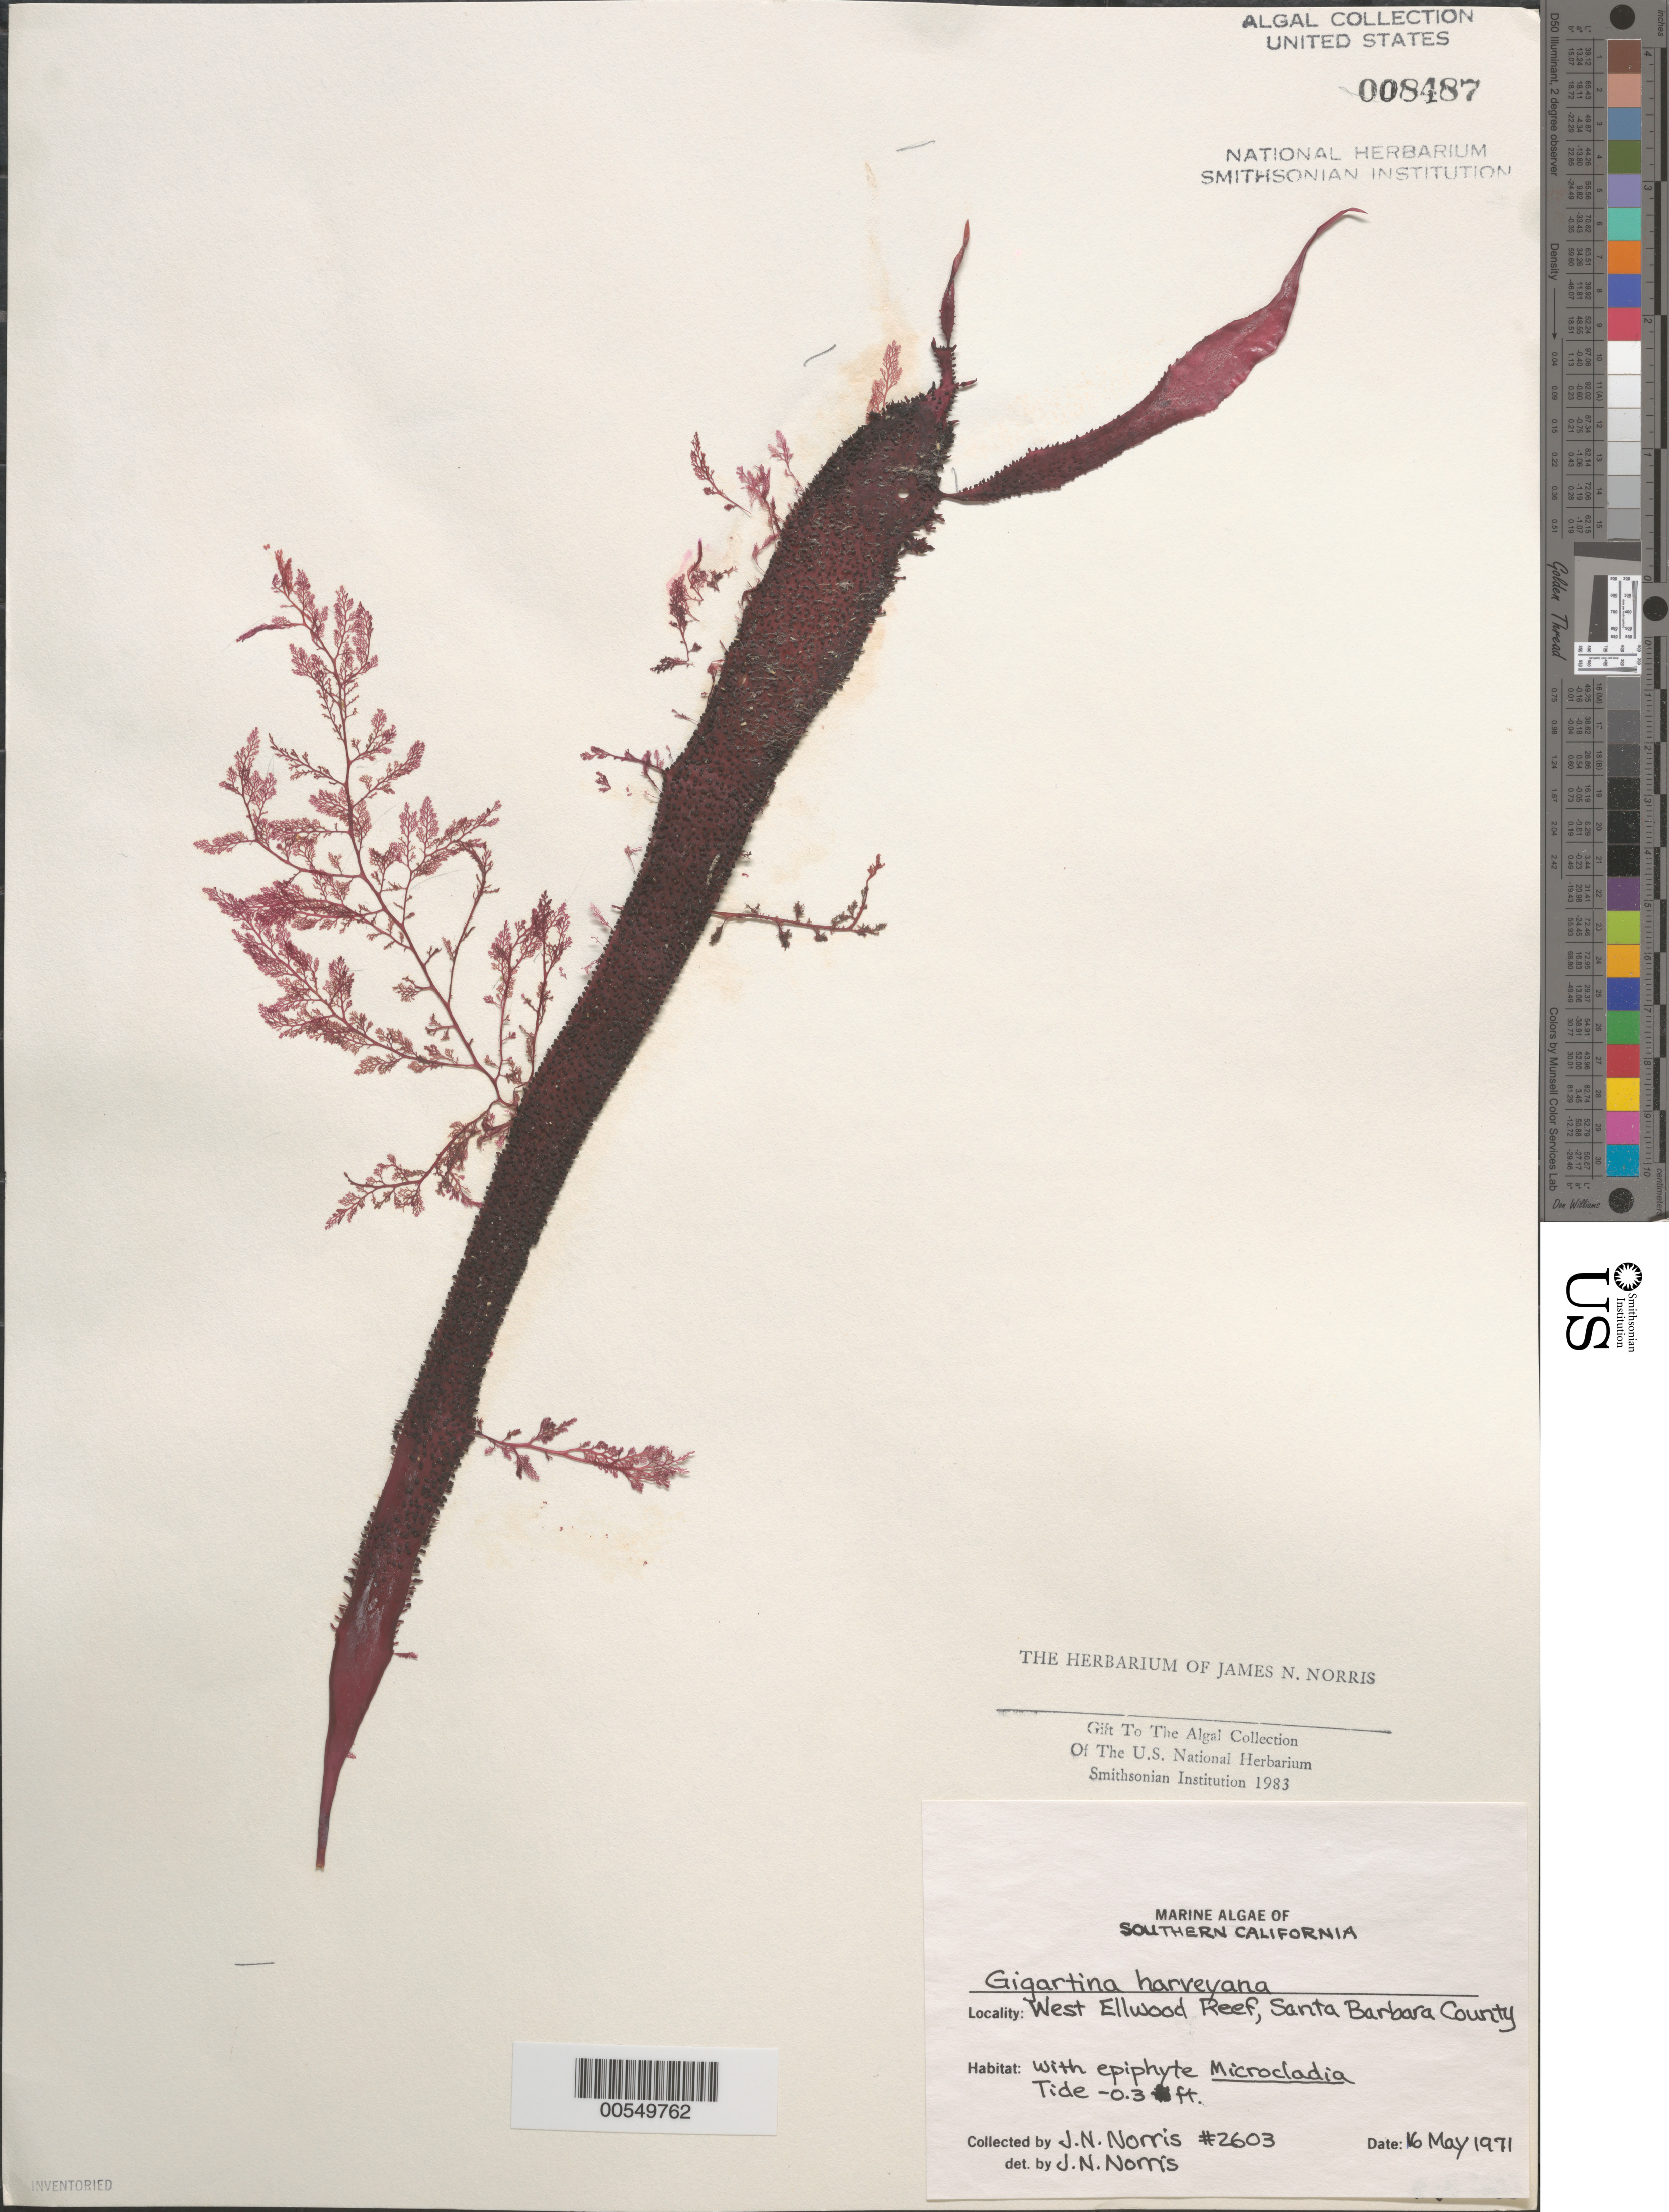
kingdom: Plantae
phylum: Rhodophyta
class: Florideophyceae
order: Gigartinales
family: Gigartinaceae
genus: Chondracanthus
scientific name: Chondracanthus harveyanus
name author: (Kütz.) Guiry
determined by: Algae name updating Project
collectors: J. N. Norris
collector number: JN-2603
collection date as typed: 16 May 1971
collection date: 1971-05-16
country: United States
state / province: California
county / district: Santa Barbara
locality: West Ellwood Reef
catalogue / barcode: US 8487